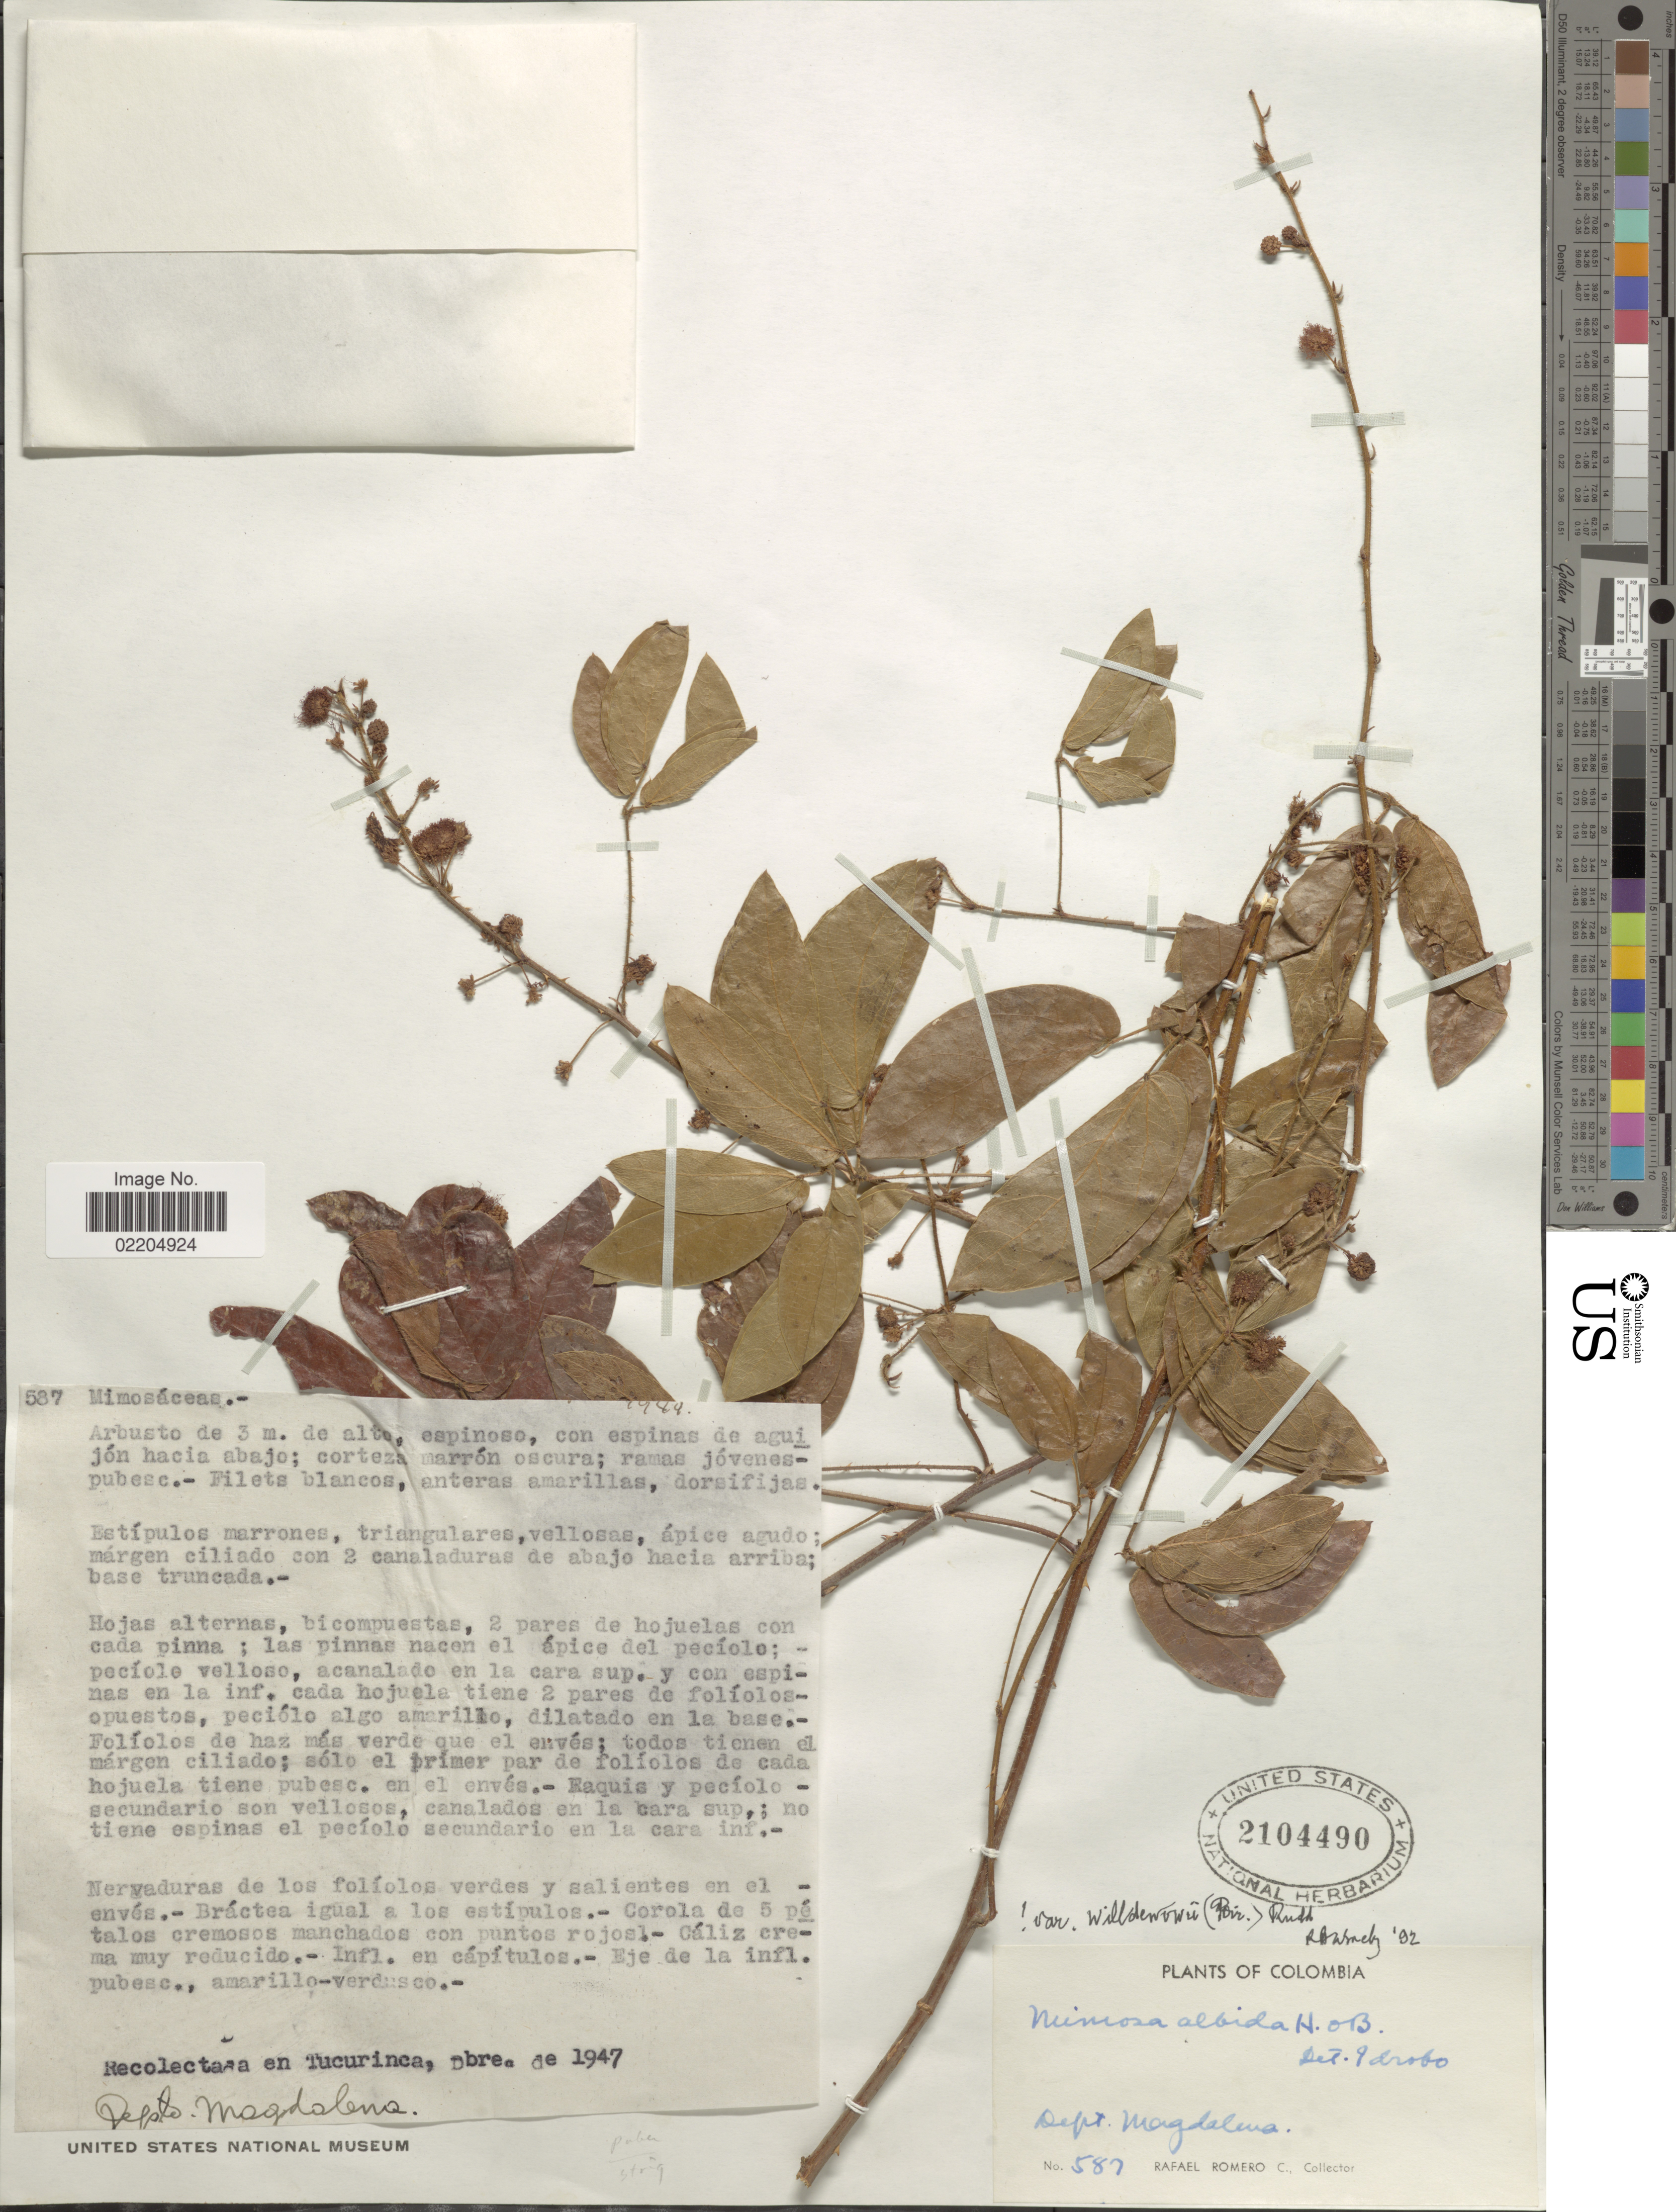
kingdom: Plantae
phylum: Tracheophyta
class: Magnoliopsida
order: Fabales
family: Fabaceae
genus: Mimosa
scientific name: Mimosa albida var. willdenowii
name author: (Poir.) Rudd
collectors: R. Romero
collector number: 587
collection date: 1947-12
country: Colombia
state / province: Magdalena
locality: Tucurinca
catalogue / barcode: US 2104490